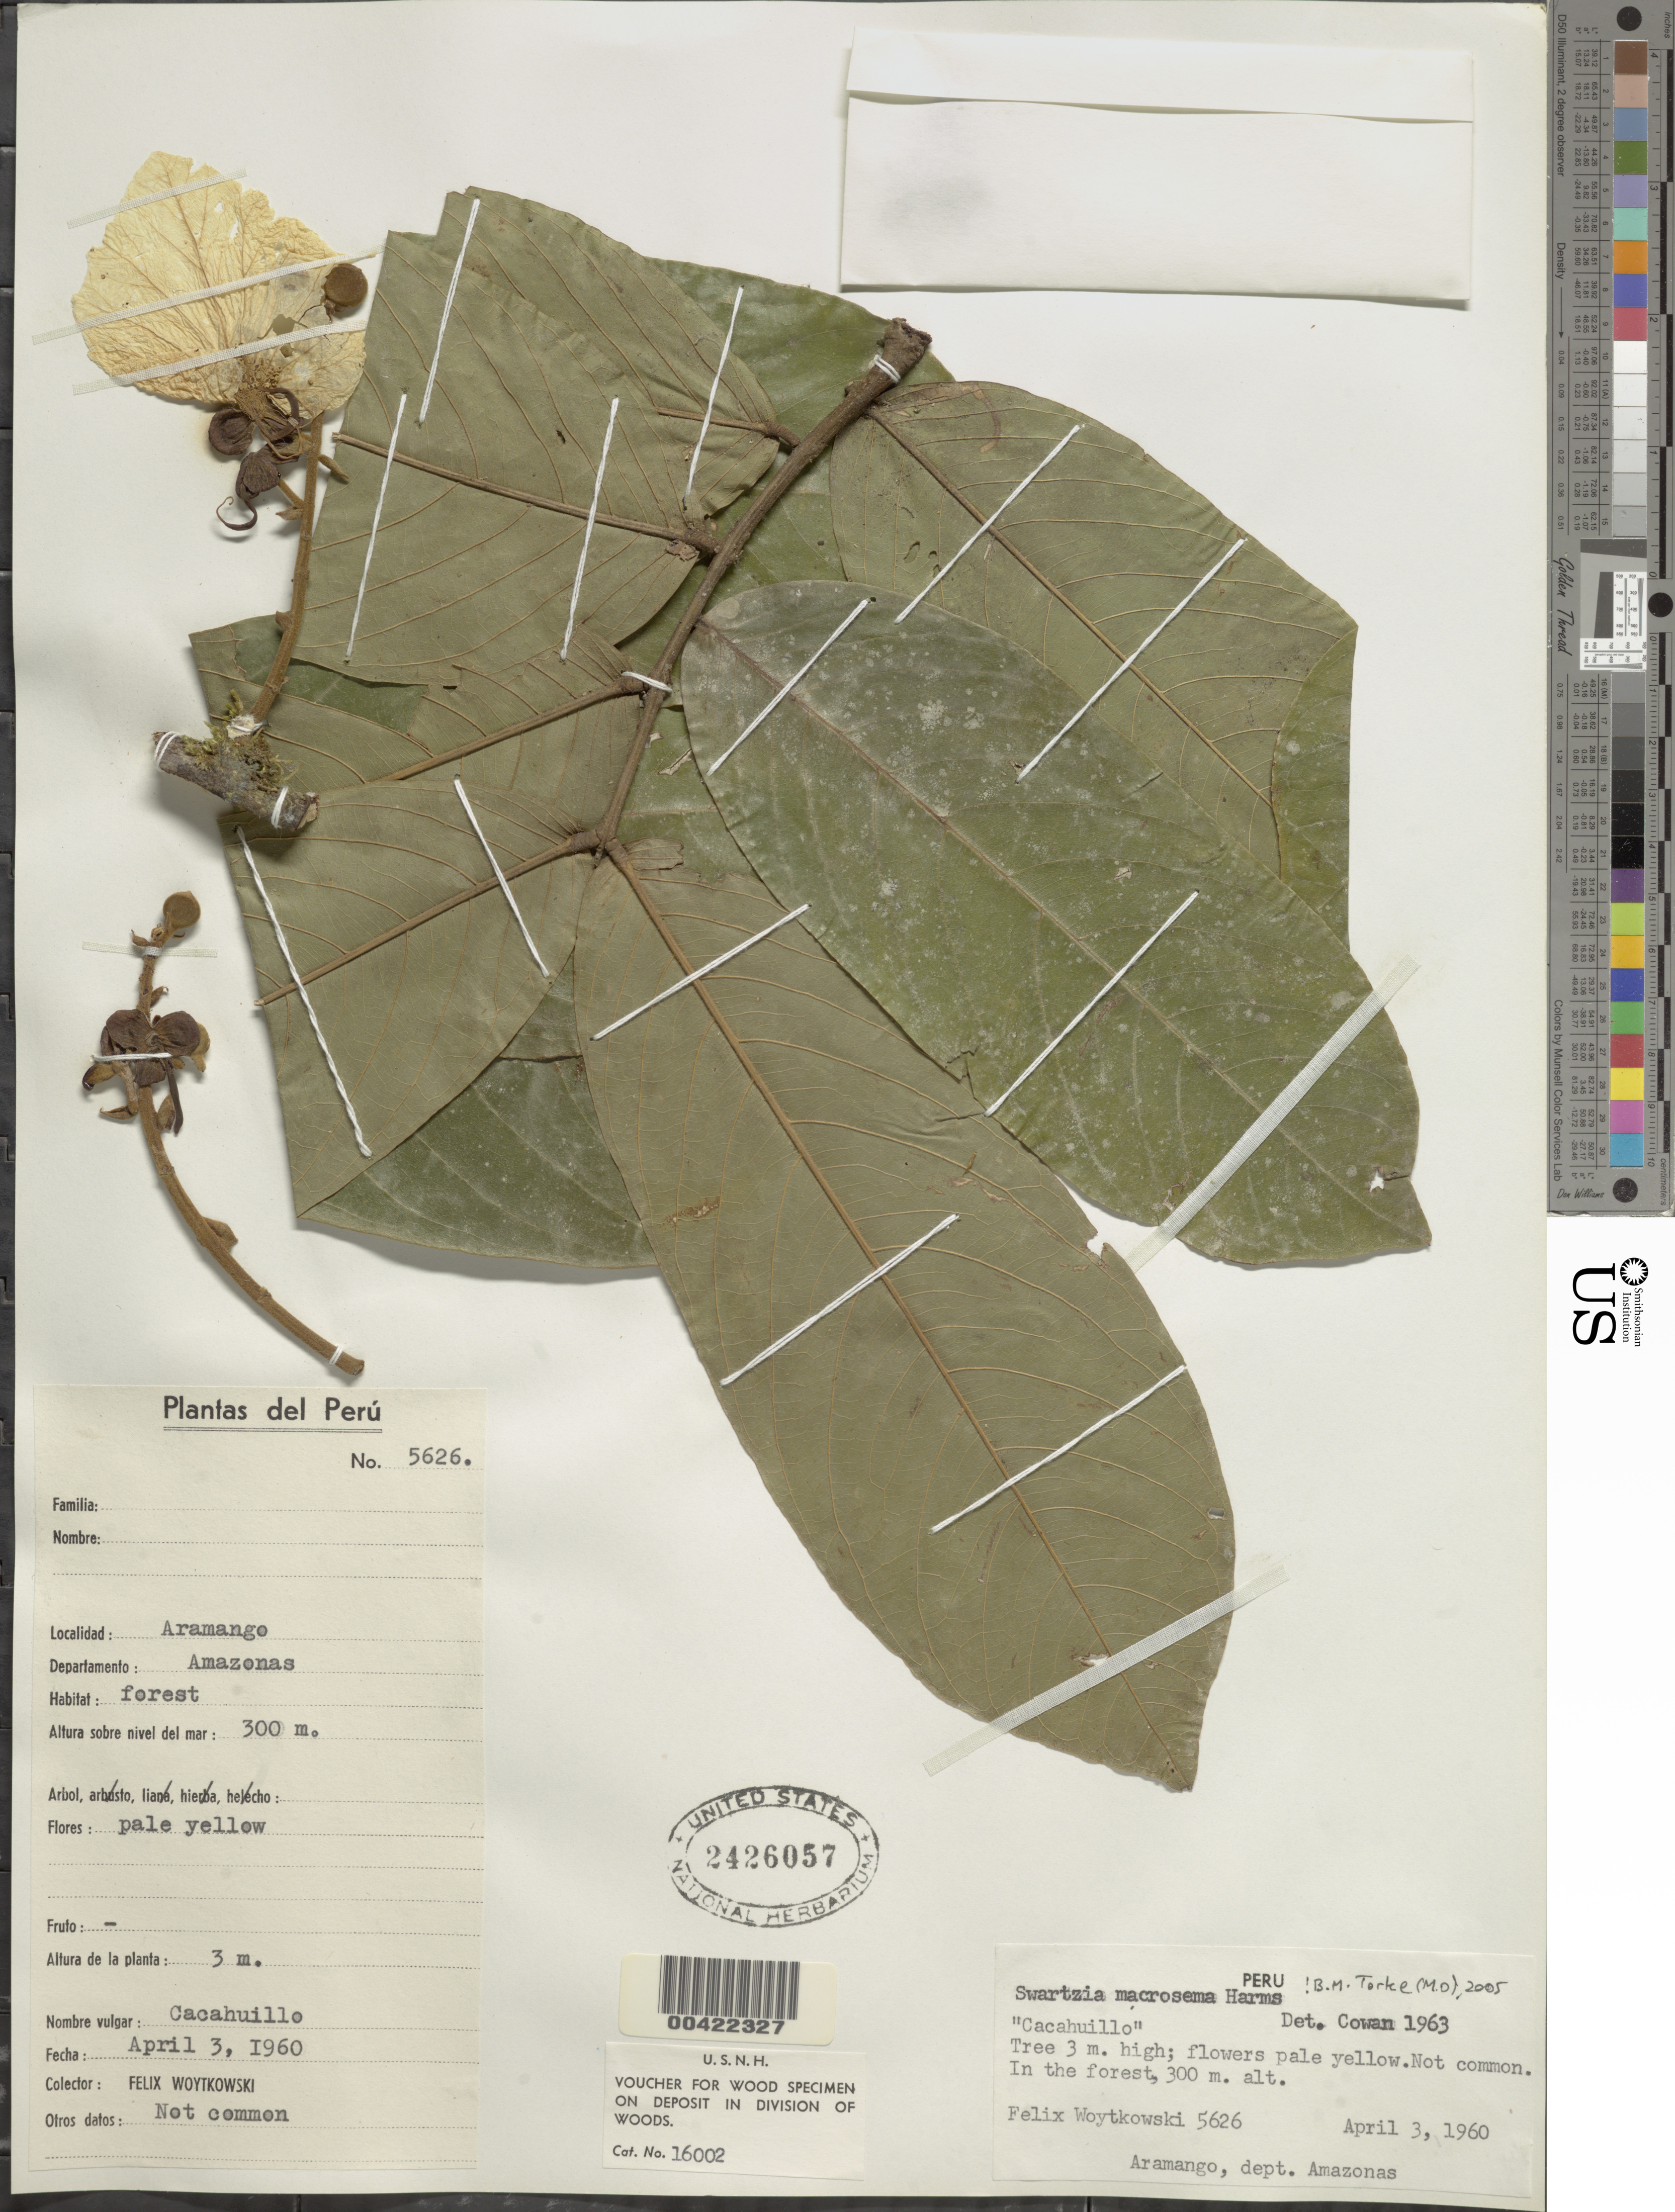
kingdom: Plantae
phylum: Tracheophyta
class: Magnoliopsida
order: Fabales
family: Fabaceae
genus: Swartzia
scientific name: Swartzia macrosema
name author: Harms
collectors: F. Woytkowski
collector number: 5626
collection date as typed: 03 Apr 1960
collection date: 1960-04-03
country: Peru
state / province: Amazonas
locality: Aramango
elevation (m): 300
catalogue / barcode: US 2426057